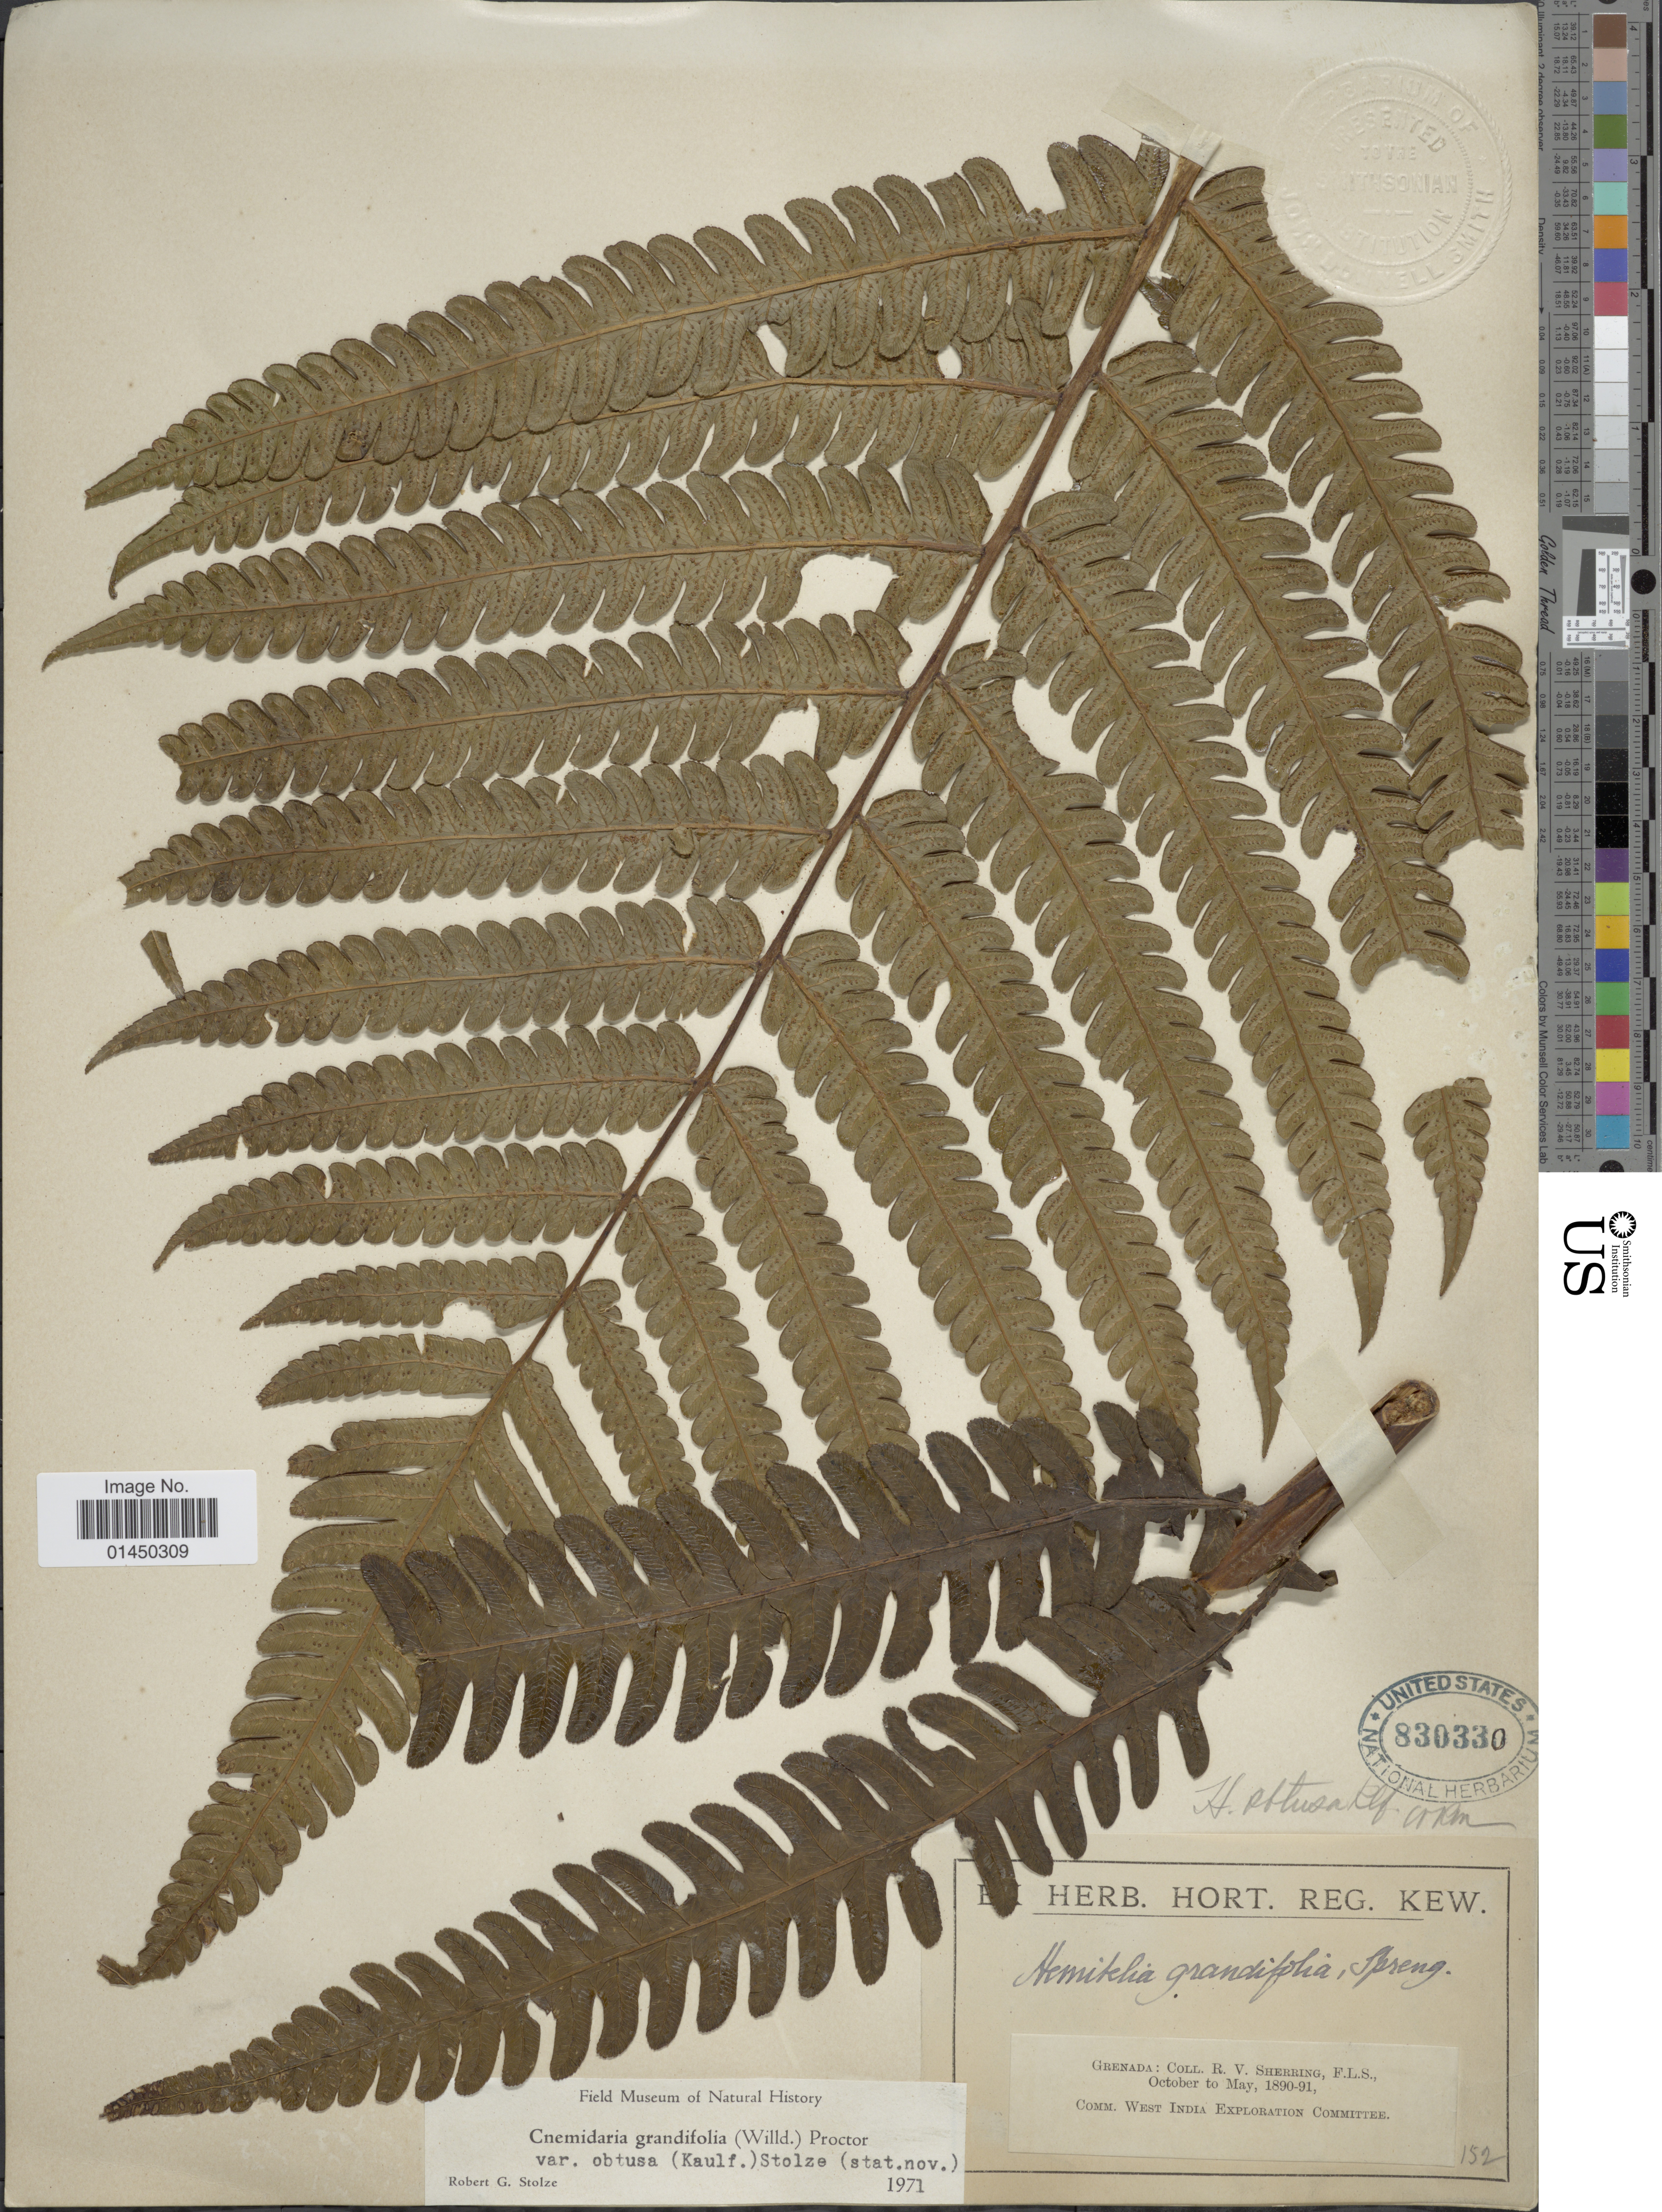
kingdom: Plantae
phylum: Tracheophyta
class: Polypodiopsida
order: Cyatheales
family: Cyatheaceae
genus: Cyathea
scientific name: Cyathea grandifolia var. obtusa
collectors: R. Sherring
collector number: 152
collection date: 1890-10/1891-05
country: Grenada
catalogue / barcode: US 830330